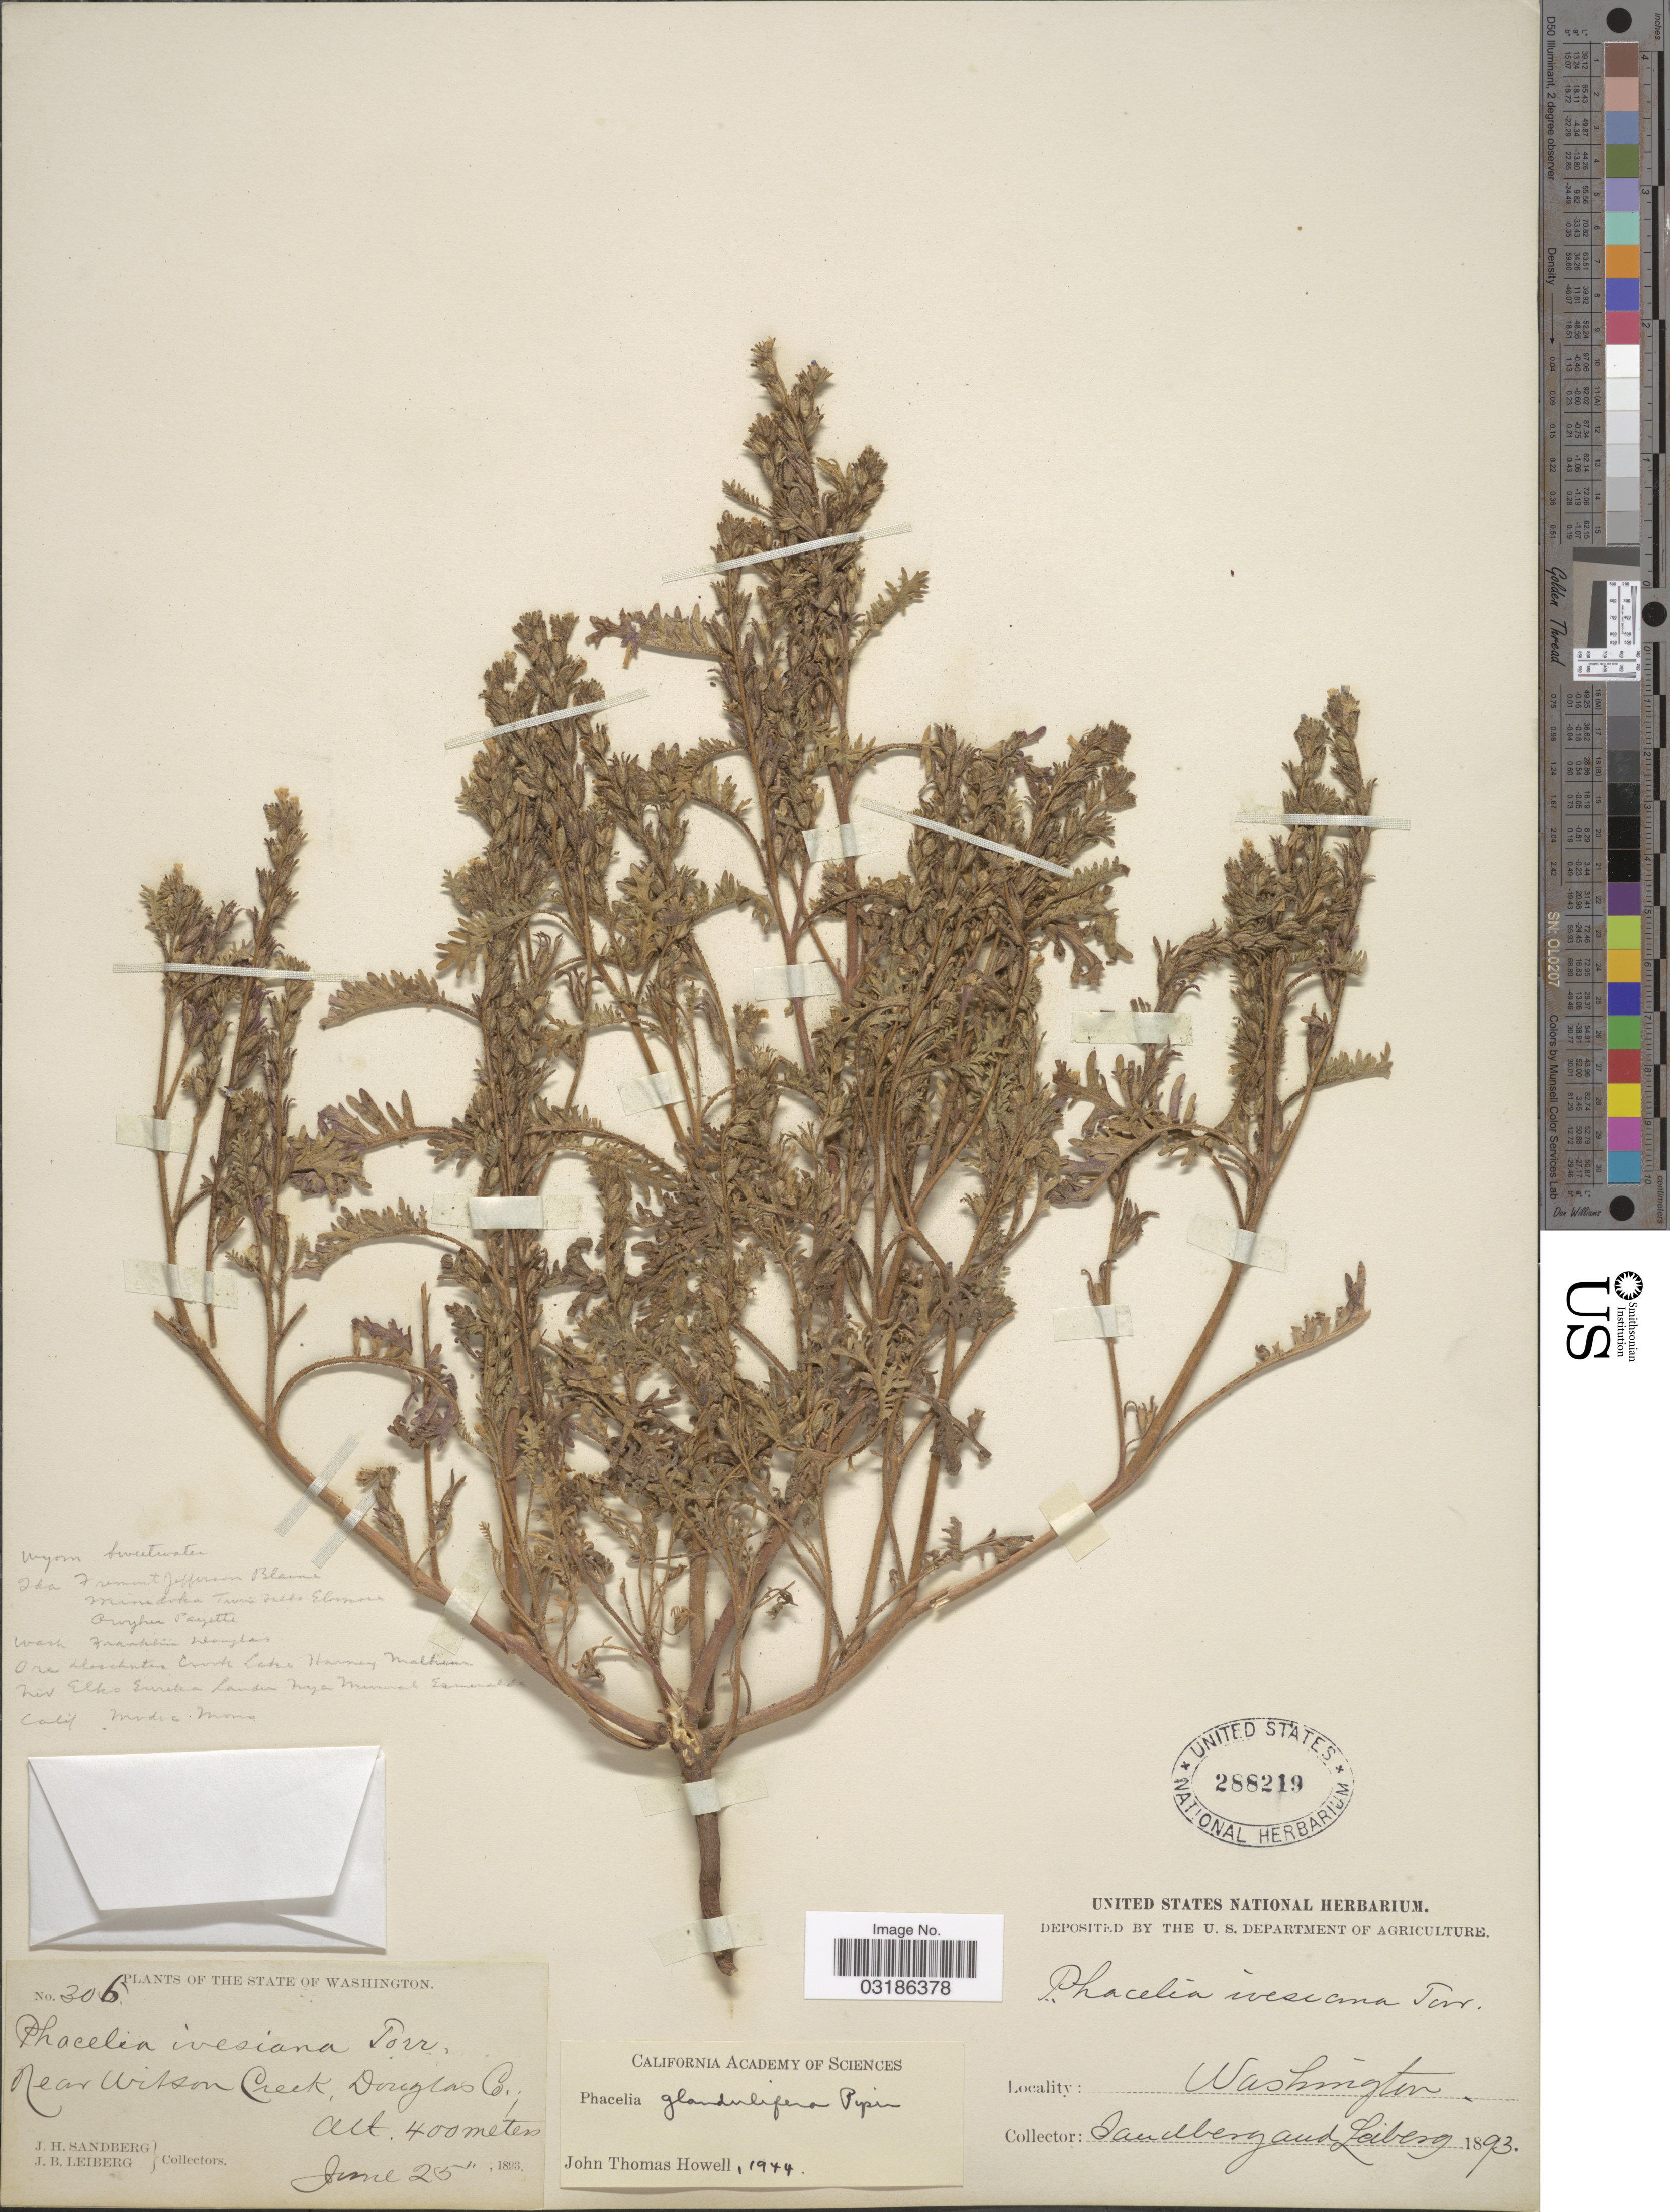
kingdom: Plantae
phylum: Tracheophyta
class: Magnoliopsida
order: Boraginales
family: Hydrophyllaceae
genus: Phacelia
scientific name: Phacelia glandulifera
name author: Piper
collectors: J. H. Sandberg & J. B. Leiberg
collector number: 306*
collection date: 1893-06-25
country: United States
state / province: Washington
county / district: Douglas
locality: Near Wilson Creek, Douglas Co.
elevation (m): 400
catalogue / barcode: US 288219